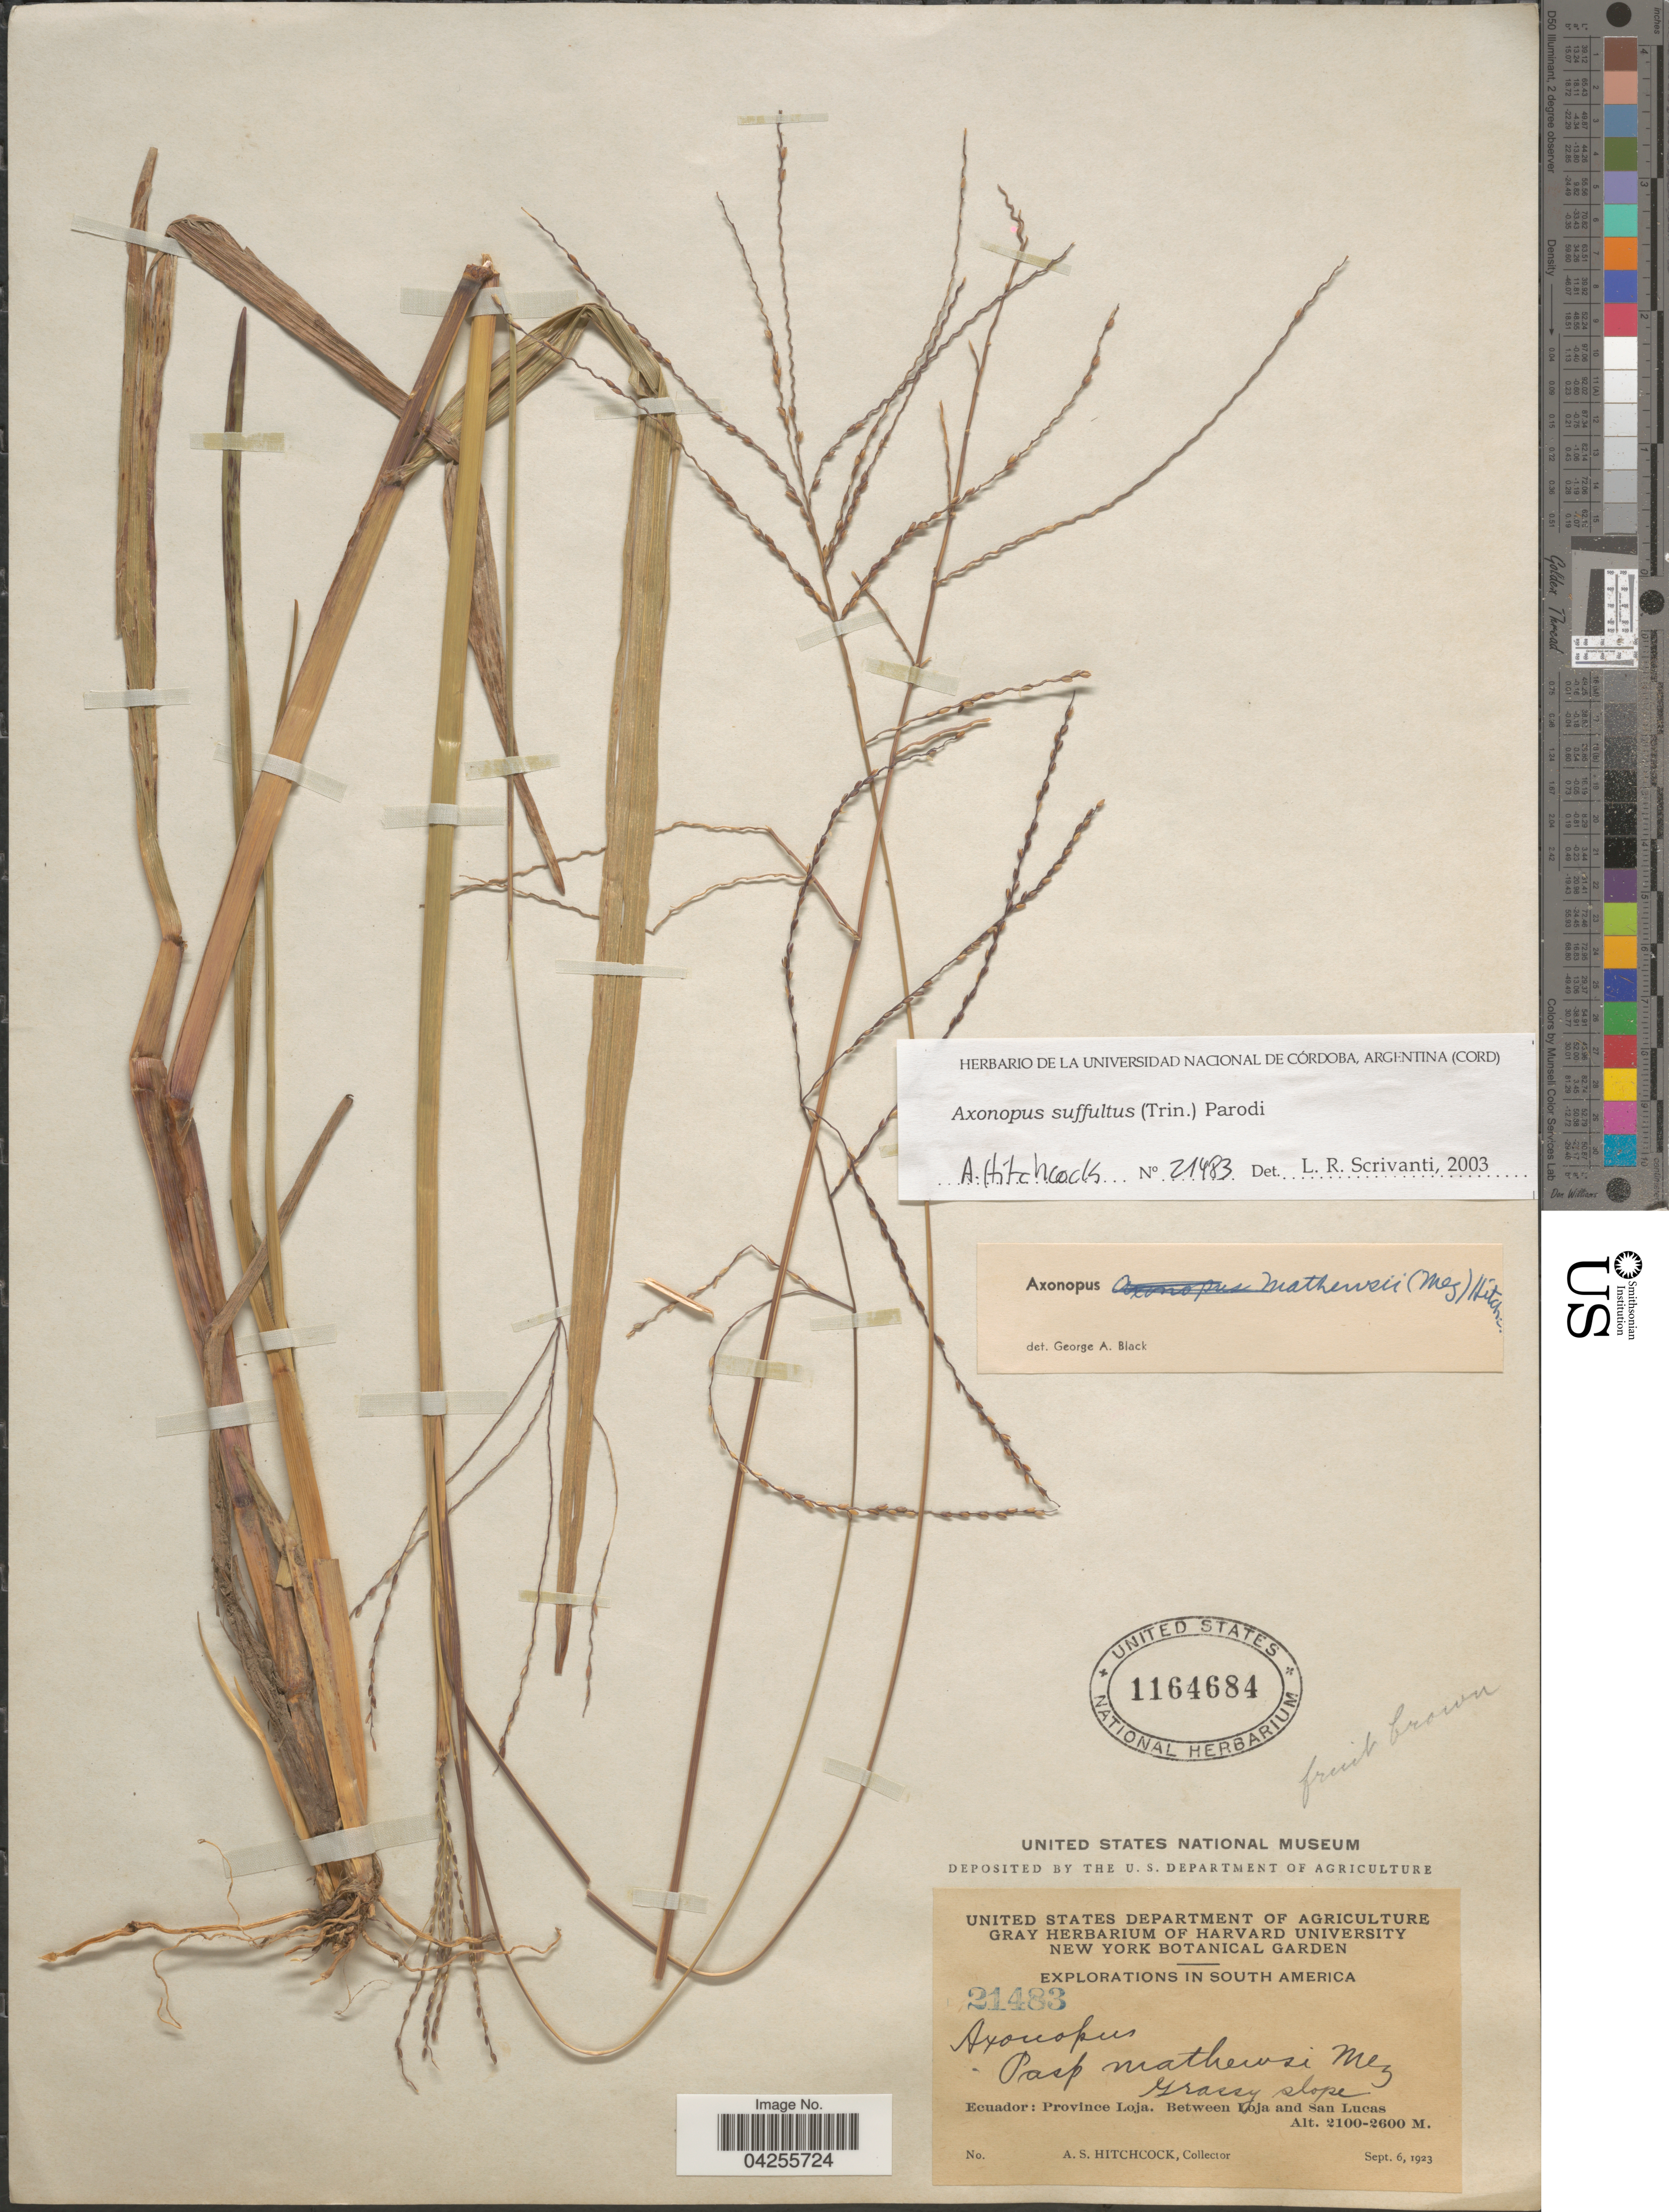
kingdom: Plantae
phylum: Tracheophyta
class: Liliopsida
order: Poales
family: Poaceae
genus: Axonopus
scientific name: Axonopus suffultus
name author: (Nees) Kuhlm.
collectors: A. S. Hitchcock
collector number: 21483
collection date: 1923-09-06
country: Ecuador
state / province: Loja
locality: Between Loja and San Lucas.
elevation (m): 2100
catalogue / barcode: US 1164684